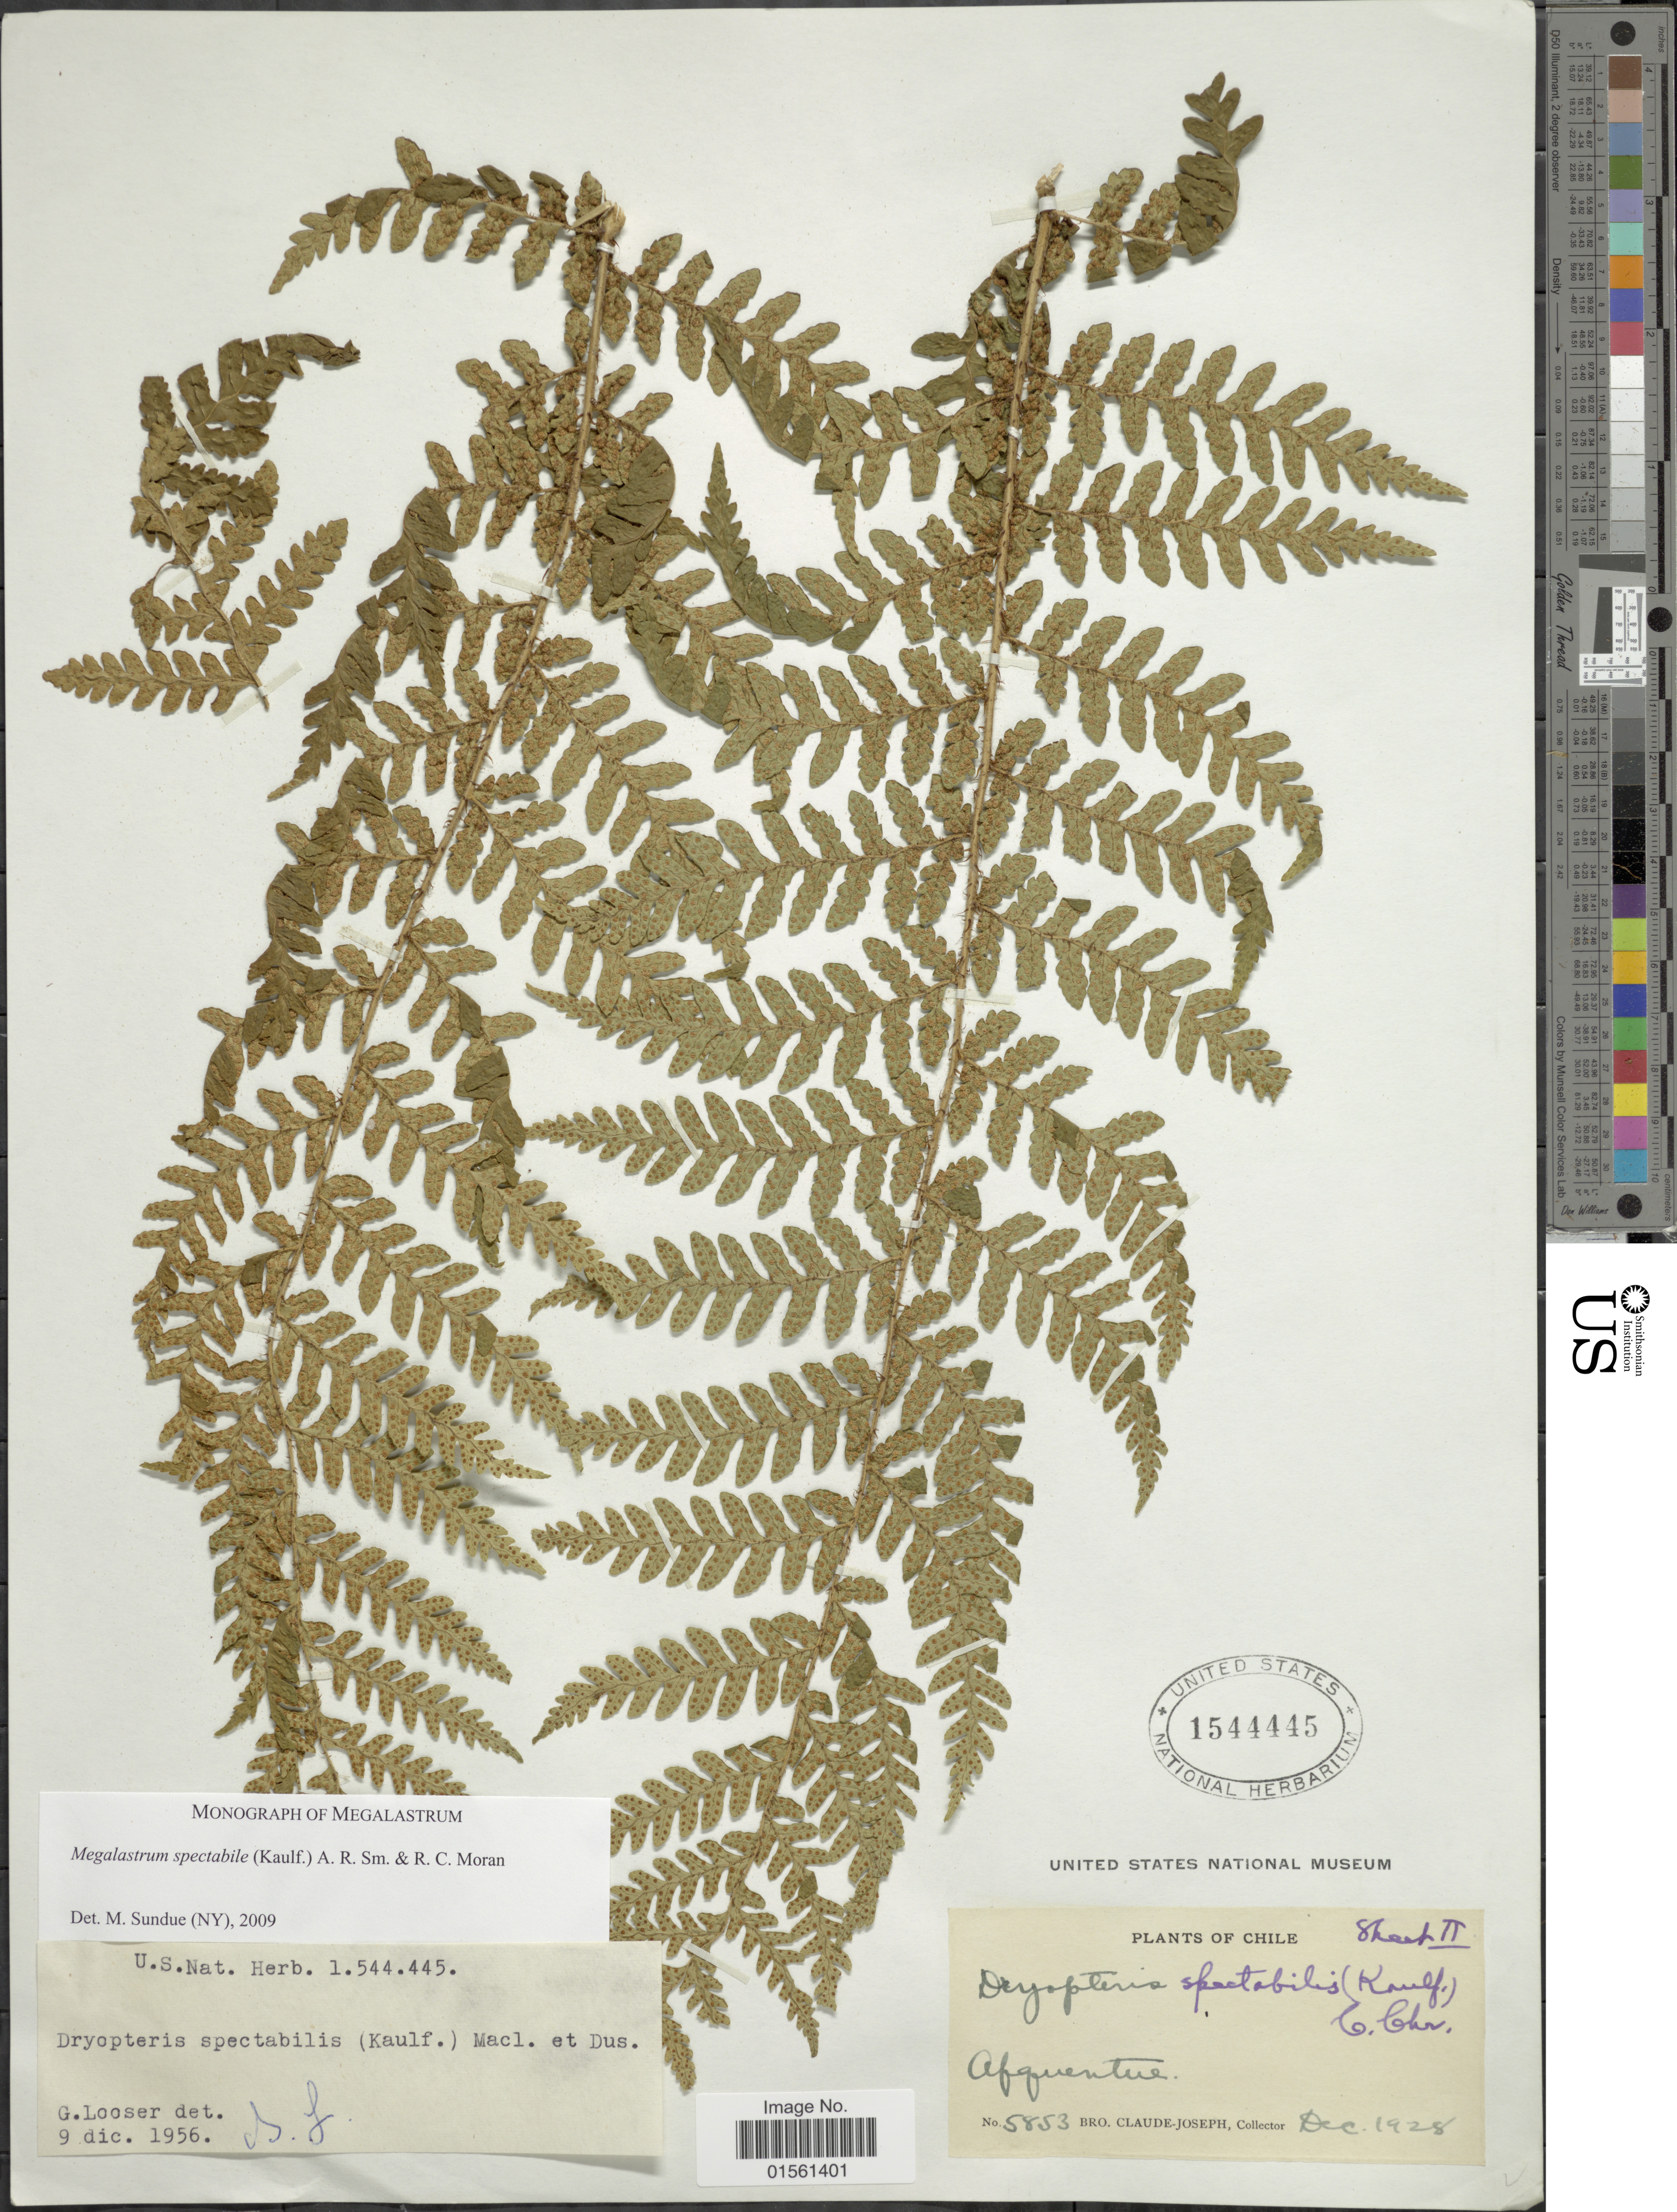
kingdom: Plantae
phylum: Tracheophyta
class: Polypodiopsida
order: Polypodiales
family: Dryopteridaceae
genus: Megalastrum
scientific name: Megalastrum spectabile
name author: (Kaulf.) A.R. Sm. & R.C. Moran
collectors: Bro. Claude-Joseph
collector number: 5853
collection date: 1925-12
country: Chile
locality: Afquentue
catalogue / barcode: US 1544445